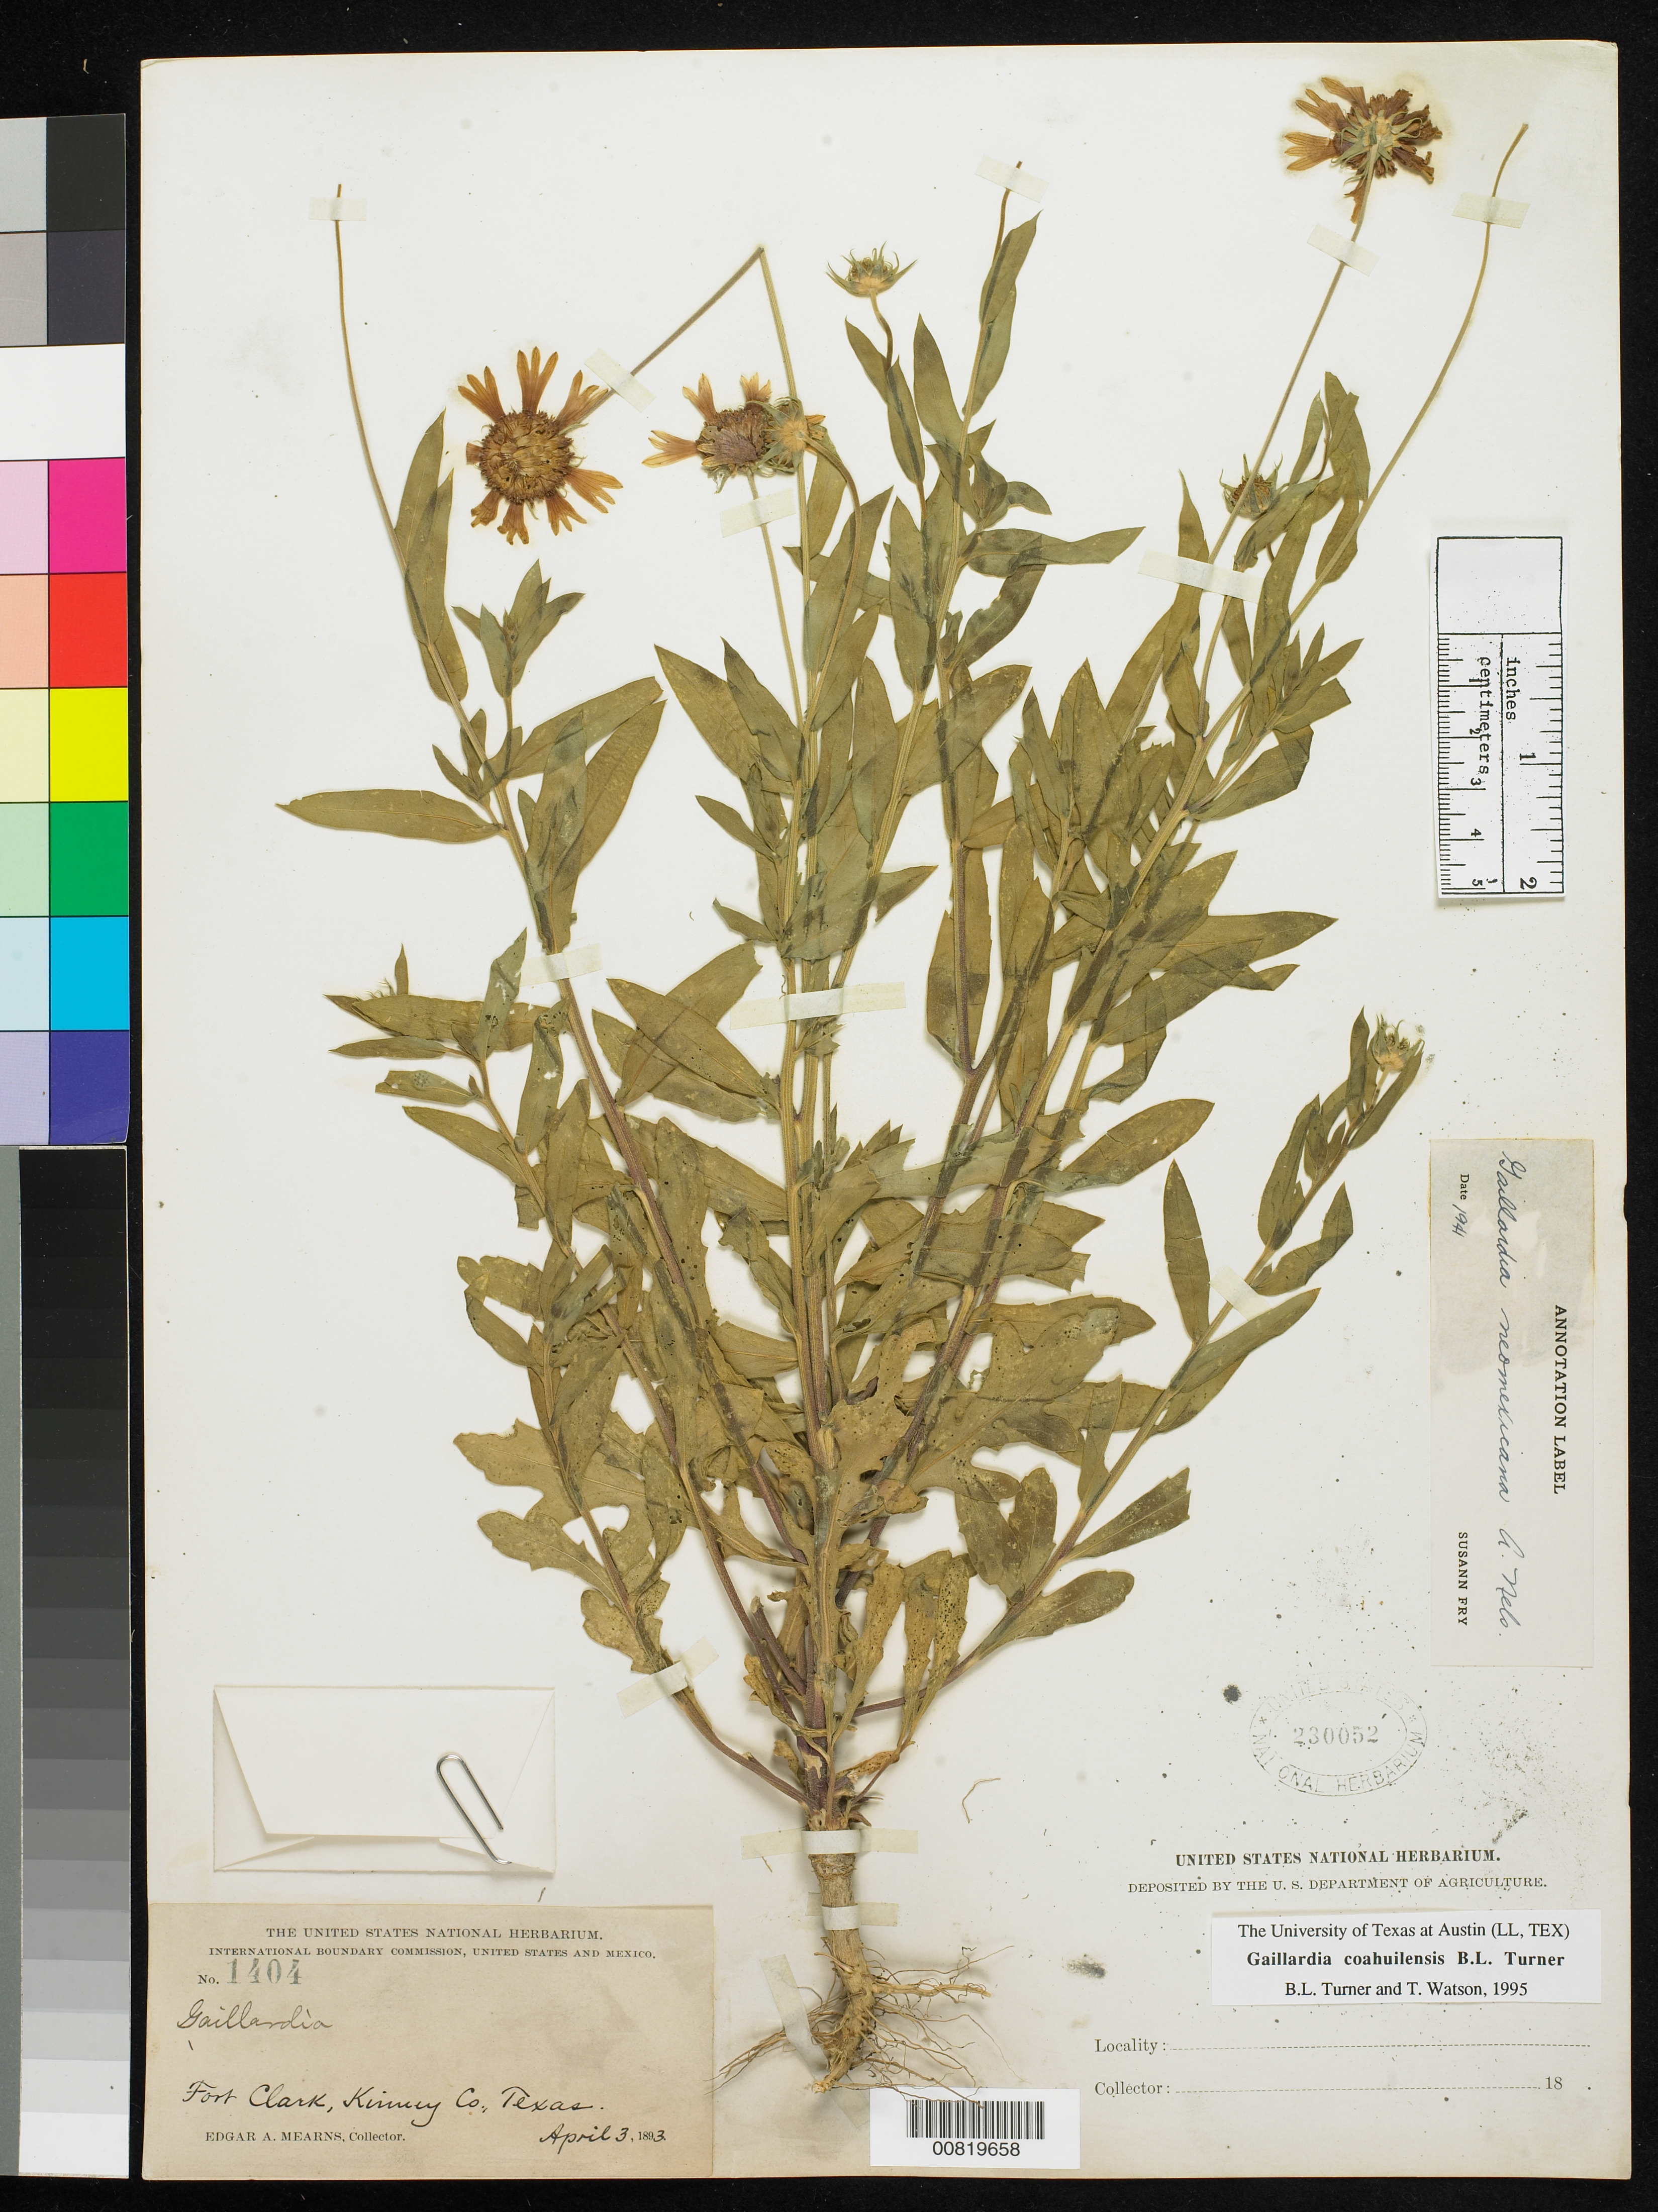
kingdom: Plantae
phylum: Tracheophyta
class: Magnoliopsida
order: Asterales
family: Asteraceae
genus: Gaillardia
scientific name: Gaillardia coahuilensis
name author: B.L. Turner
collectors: E. A. Mearns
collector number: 1404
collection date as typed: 03 Apr 1893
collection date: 1893-04-03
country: United States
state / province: Texas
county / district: Kinney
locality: Fort Clark, Kinney County, Texas.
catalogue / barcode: US 230052